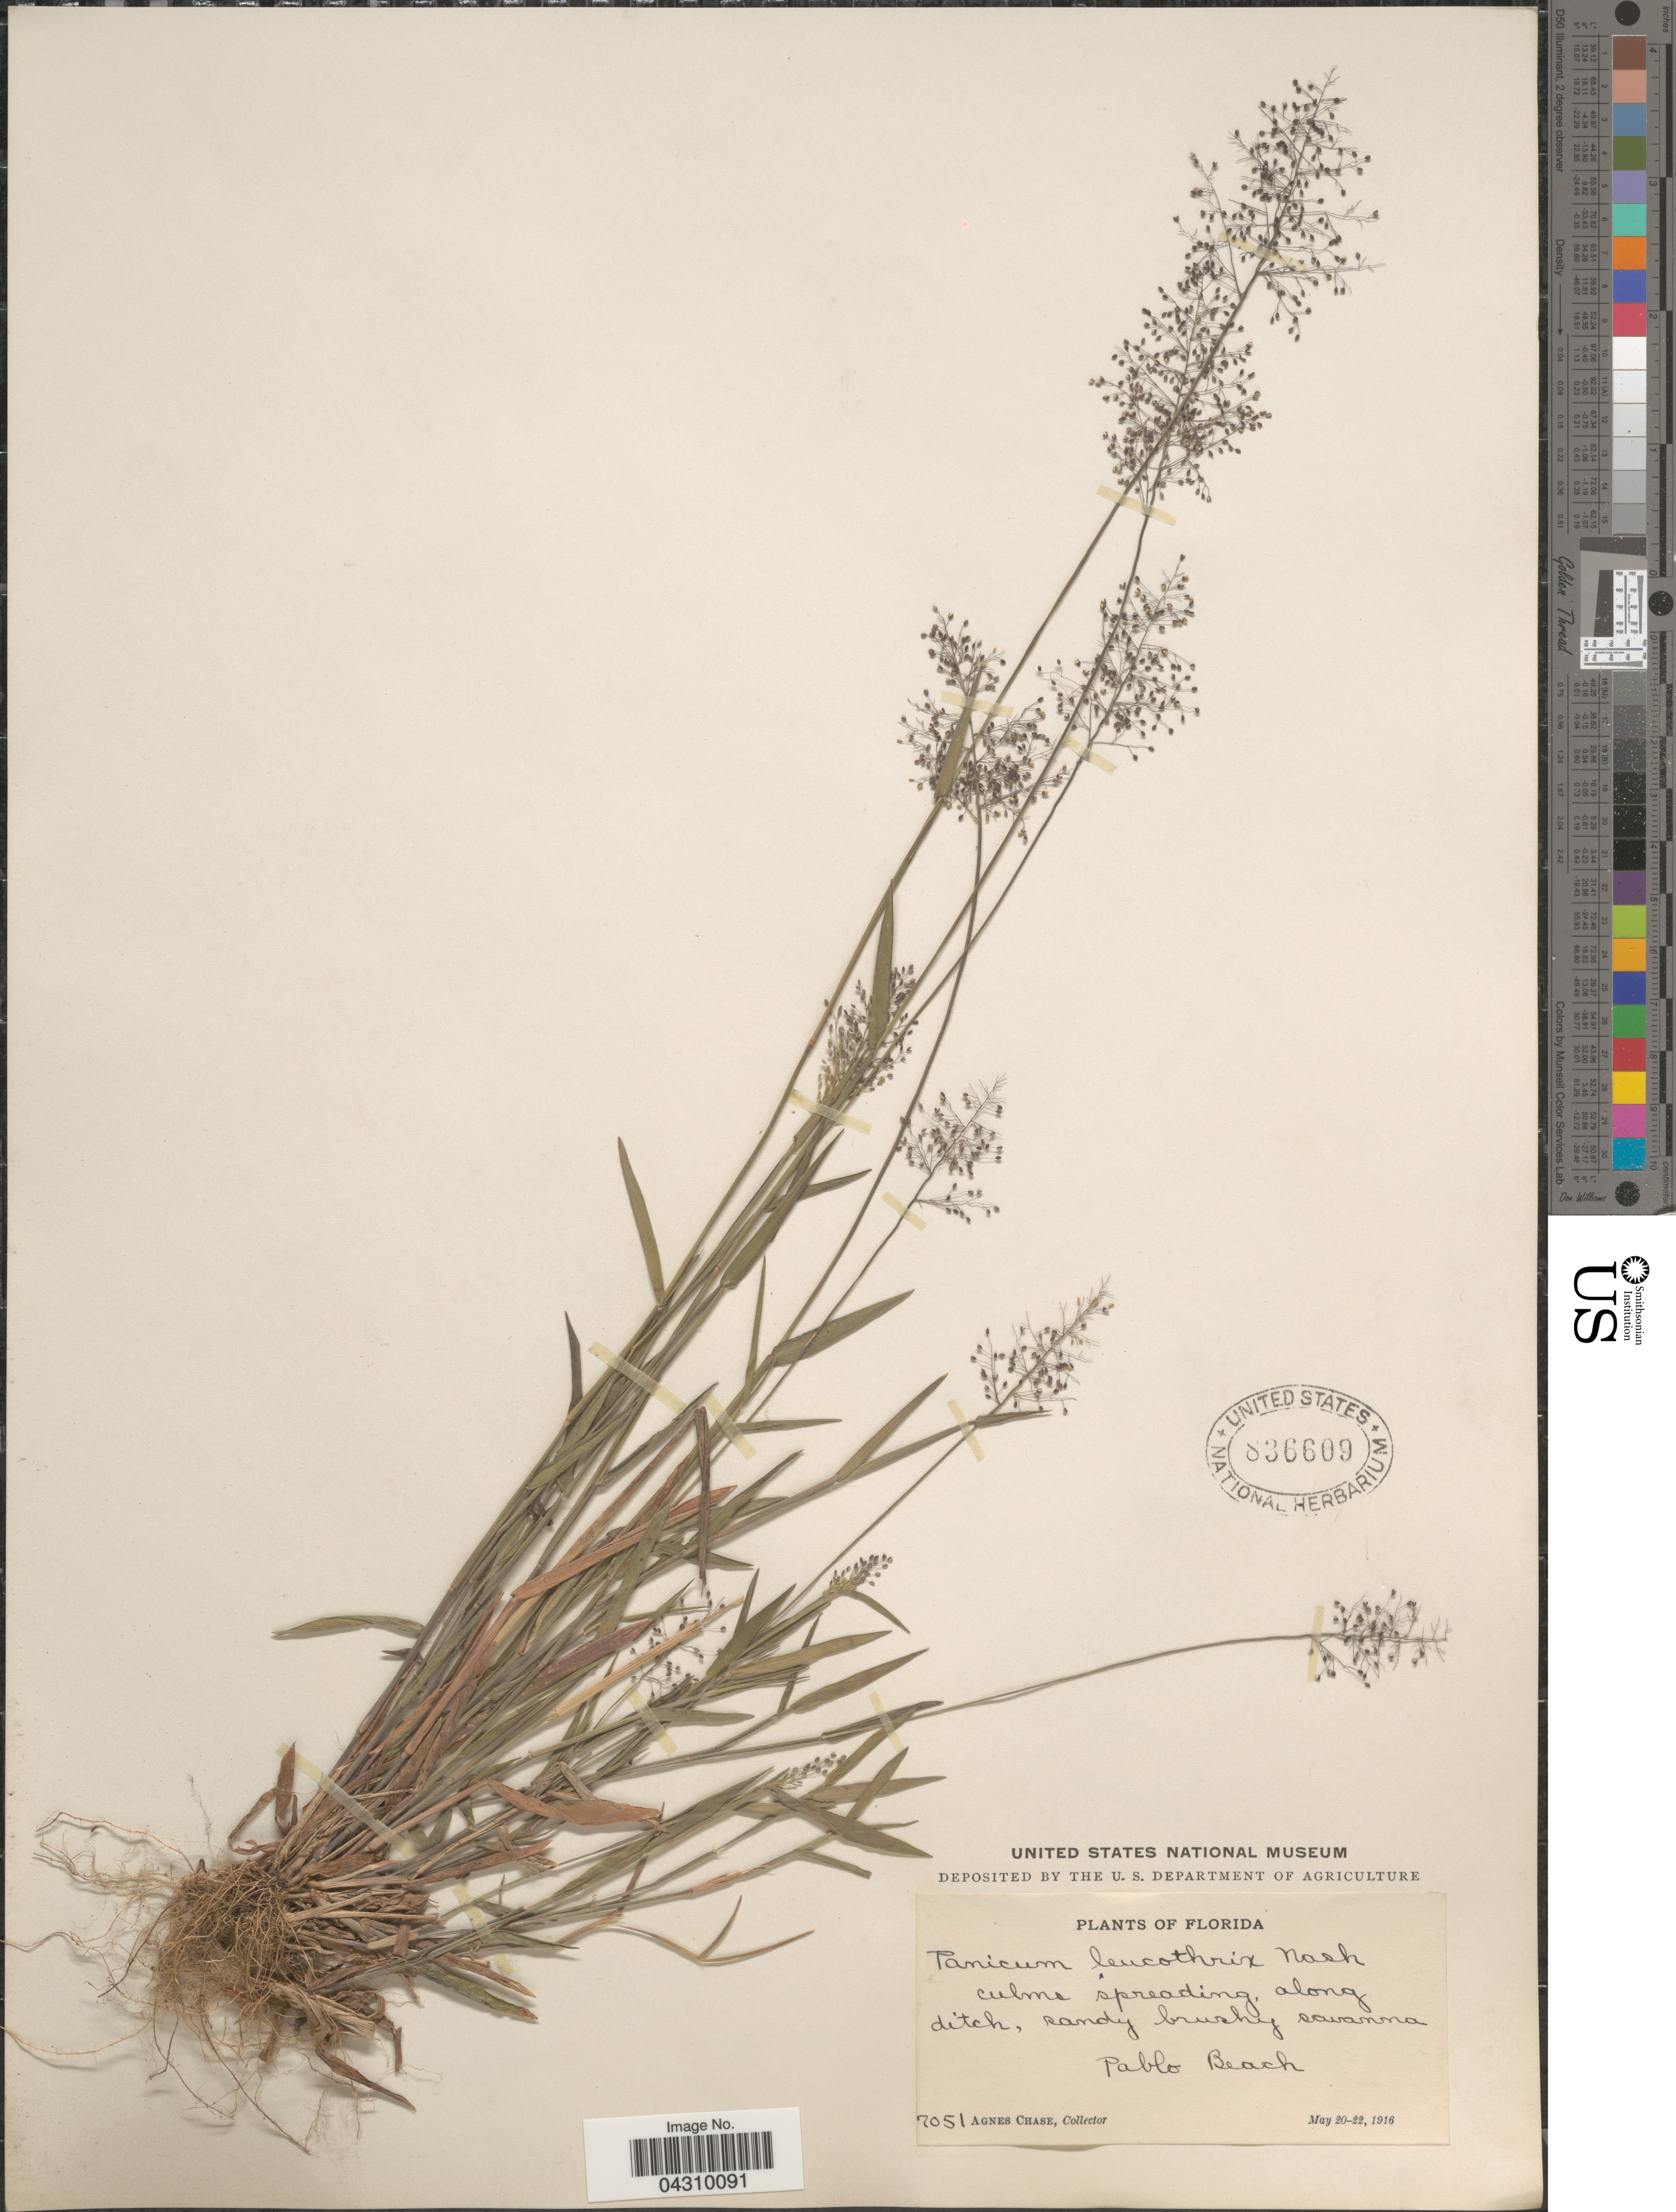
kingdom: Plantae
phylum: Tracheophyta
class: Liliopsida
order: Poales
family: Poaceae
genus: Dichanthelium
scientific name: Dichanthelium acuminatum var. acuminatum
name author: (Sw.) Gould & C.A. Clark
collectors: A. Chase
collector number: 7051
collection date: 1916-05-20/1916-05-22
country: United States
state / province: Florida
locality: Pablo Beach.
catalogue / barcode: US 836609